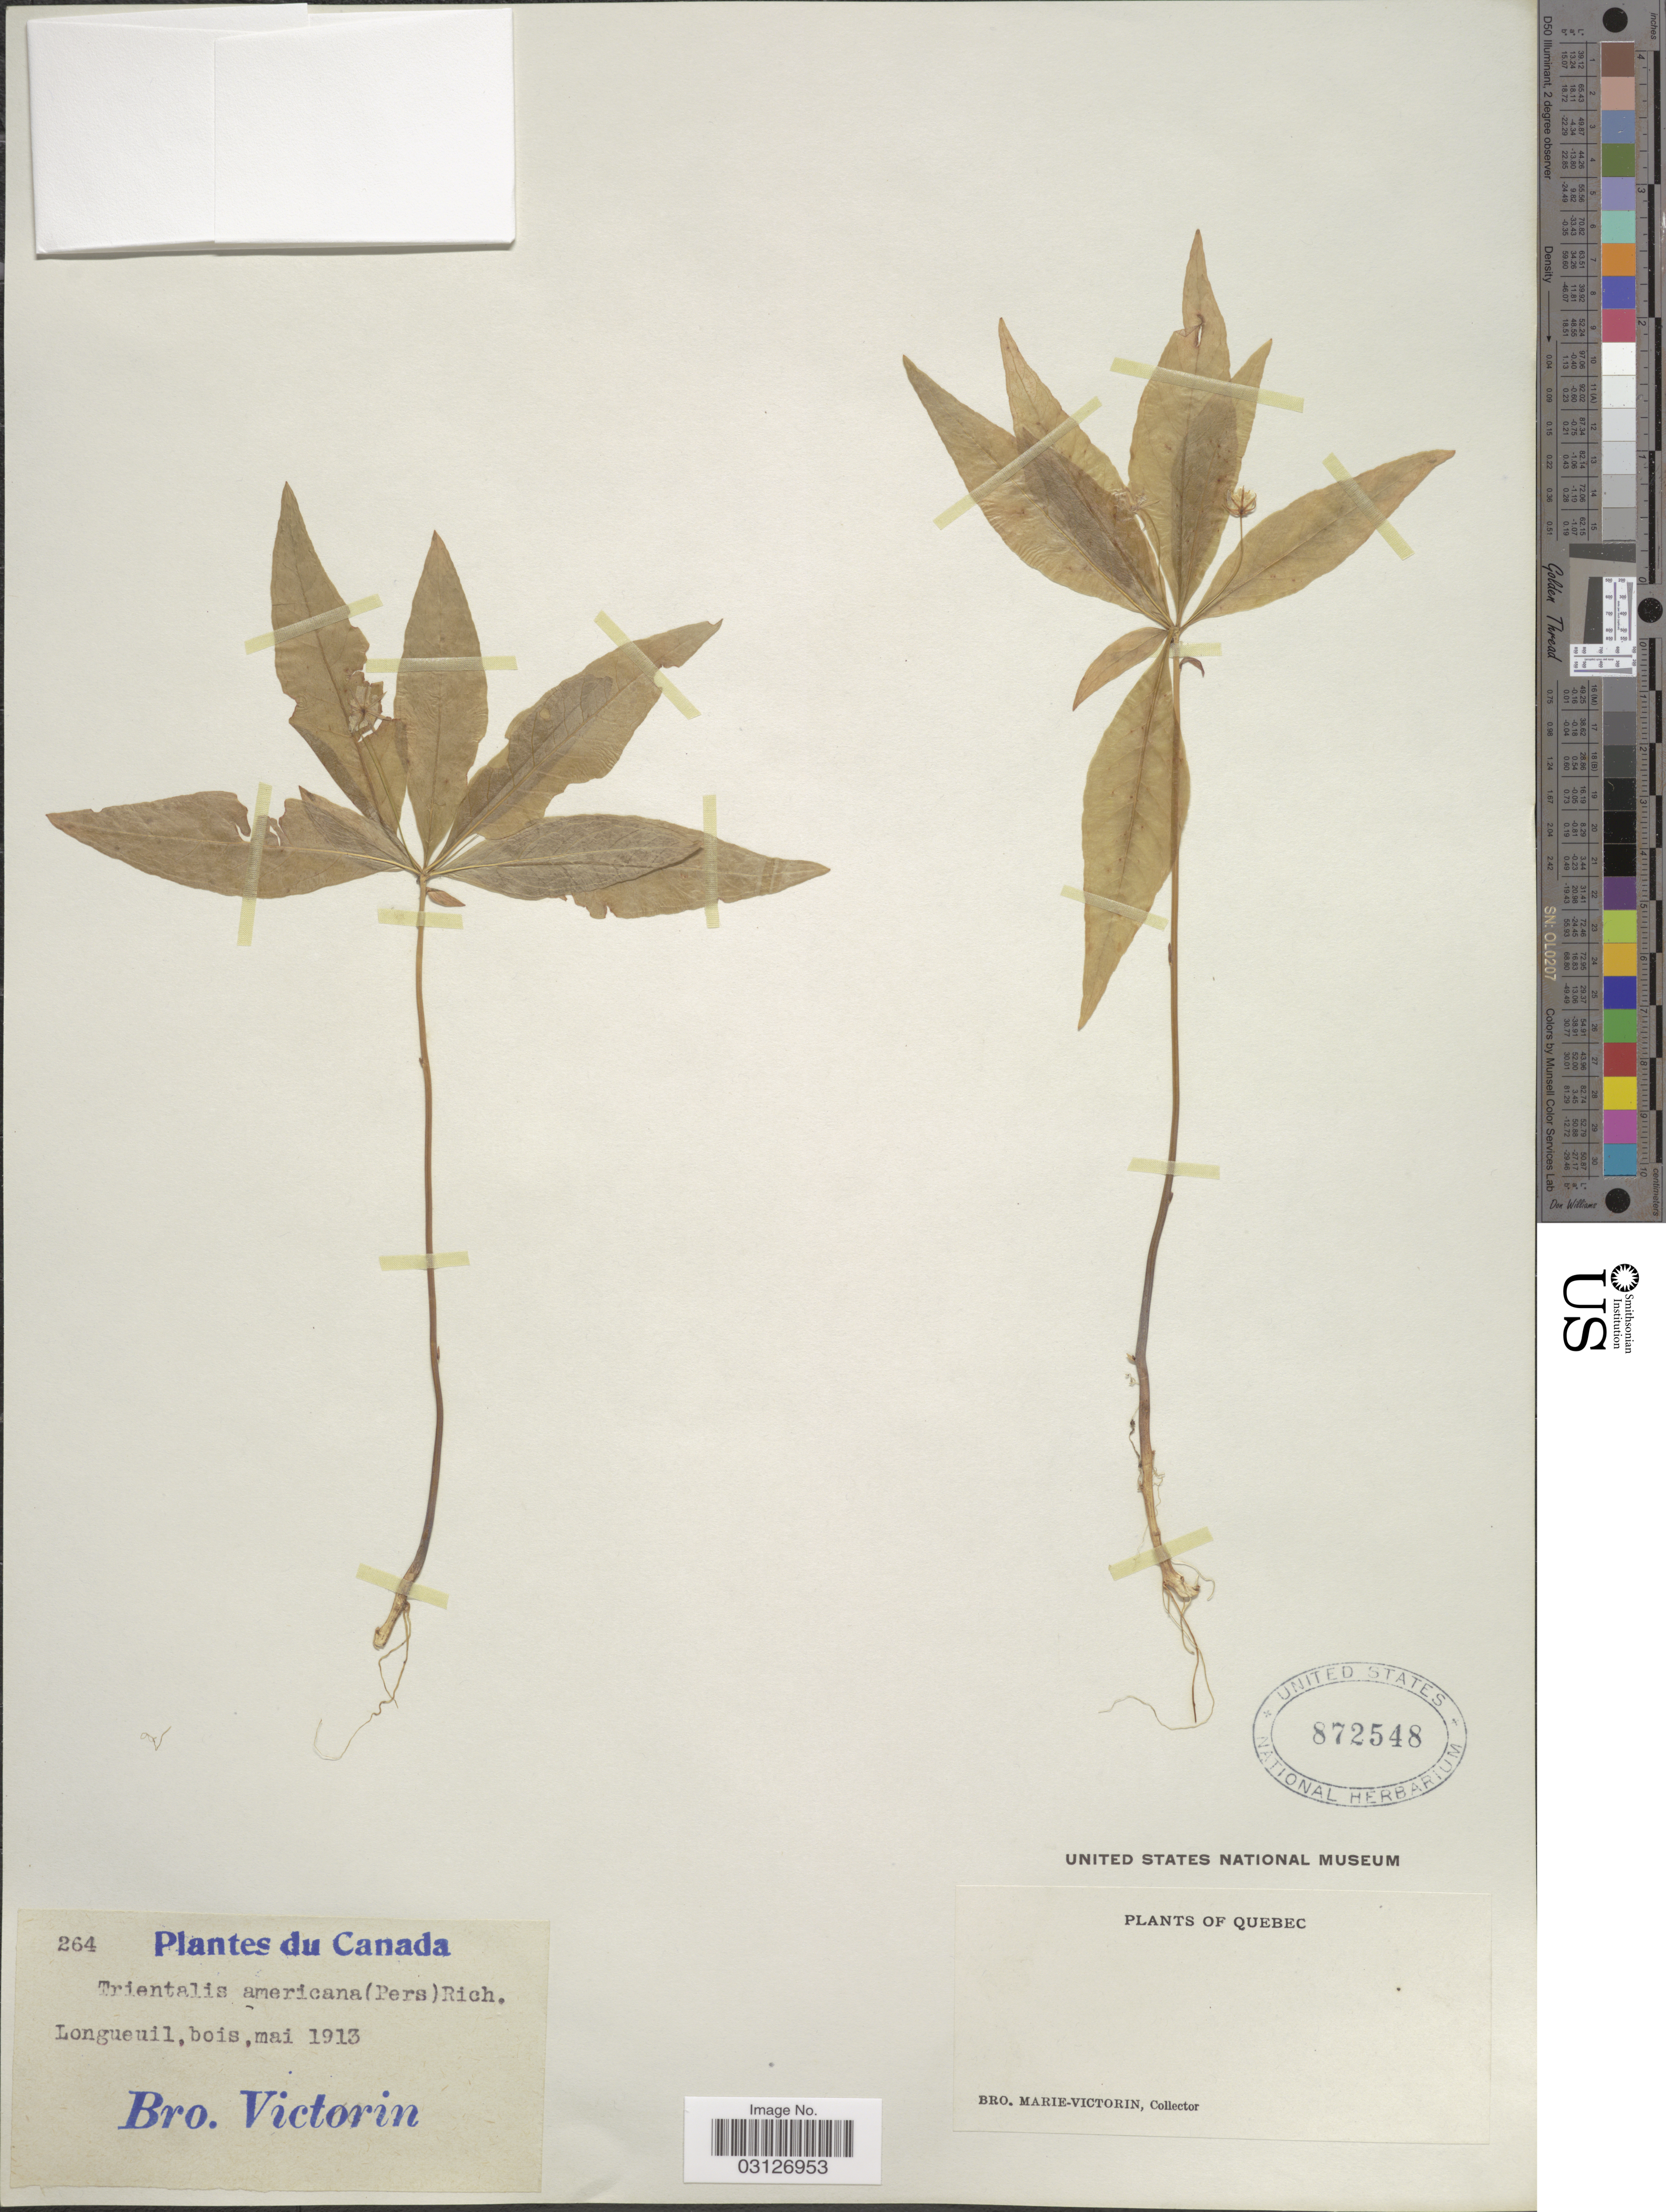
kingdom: Plantae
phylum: Tracheophyta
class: Magnoliopsida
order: Ericales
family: Primulaceae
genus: Trientalis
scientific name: Trientalis americana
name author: Pursh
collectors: Fr. Marie-Victorin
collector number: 264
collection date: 1913-05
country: Canada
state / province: Quebec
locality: Longueuil.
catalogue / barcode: US 872548